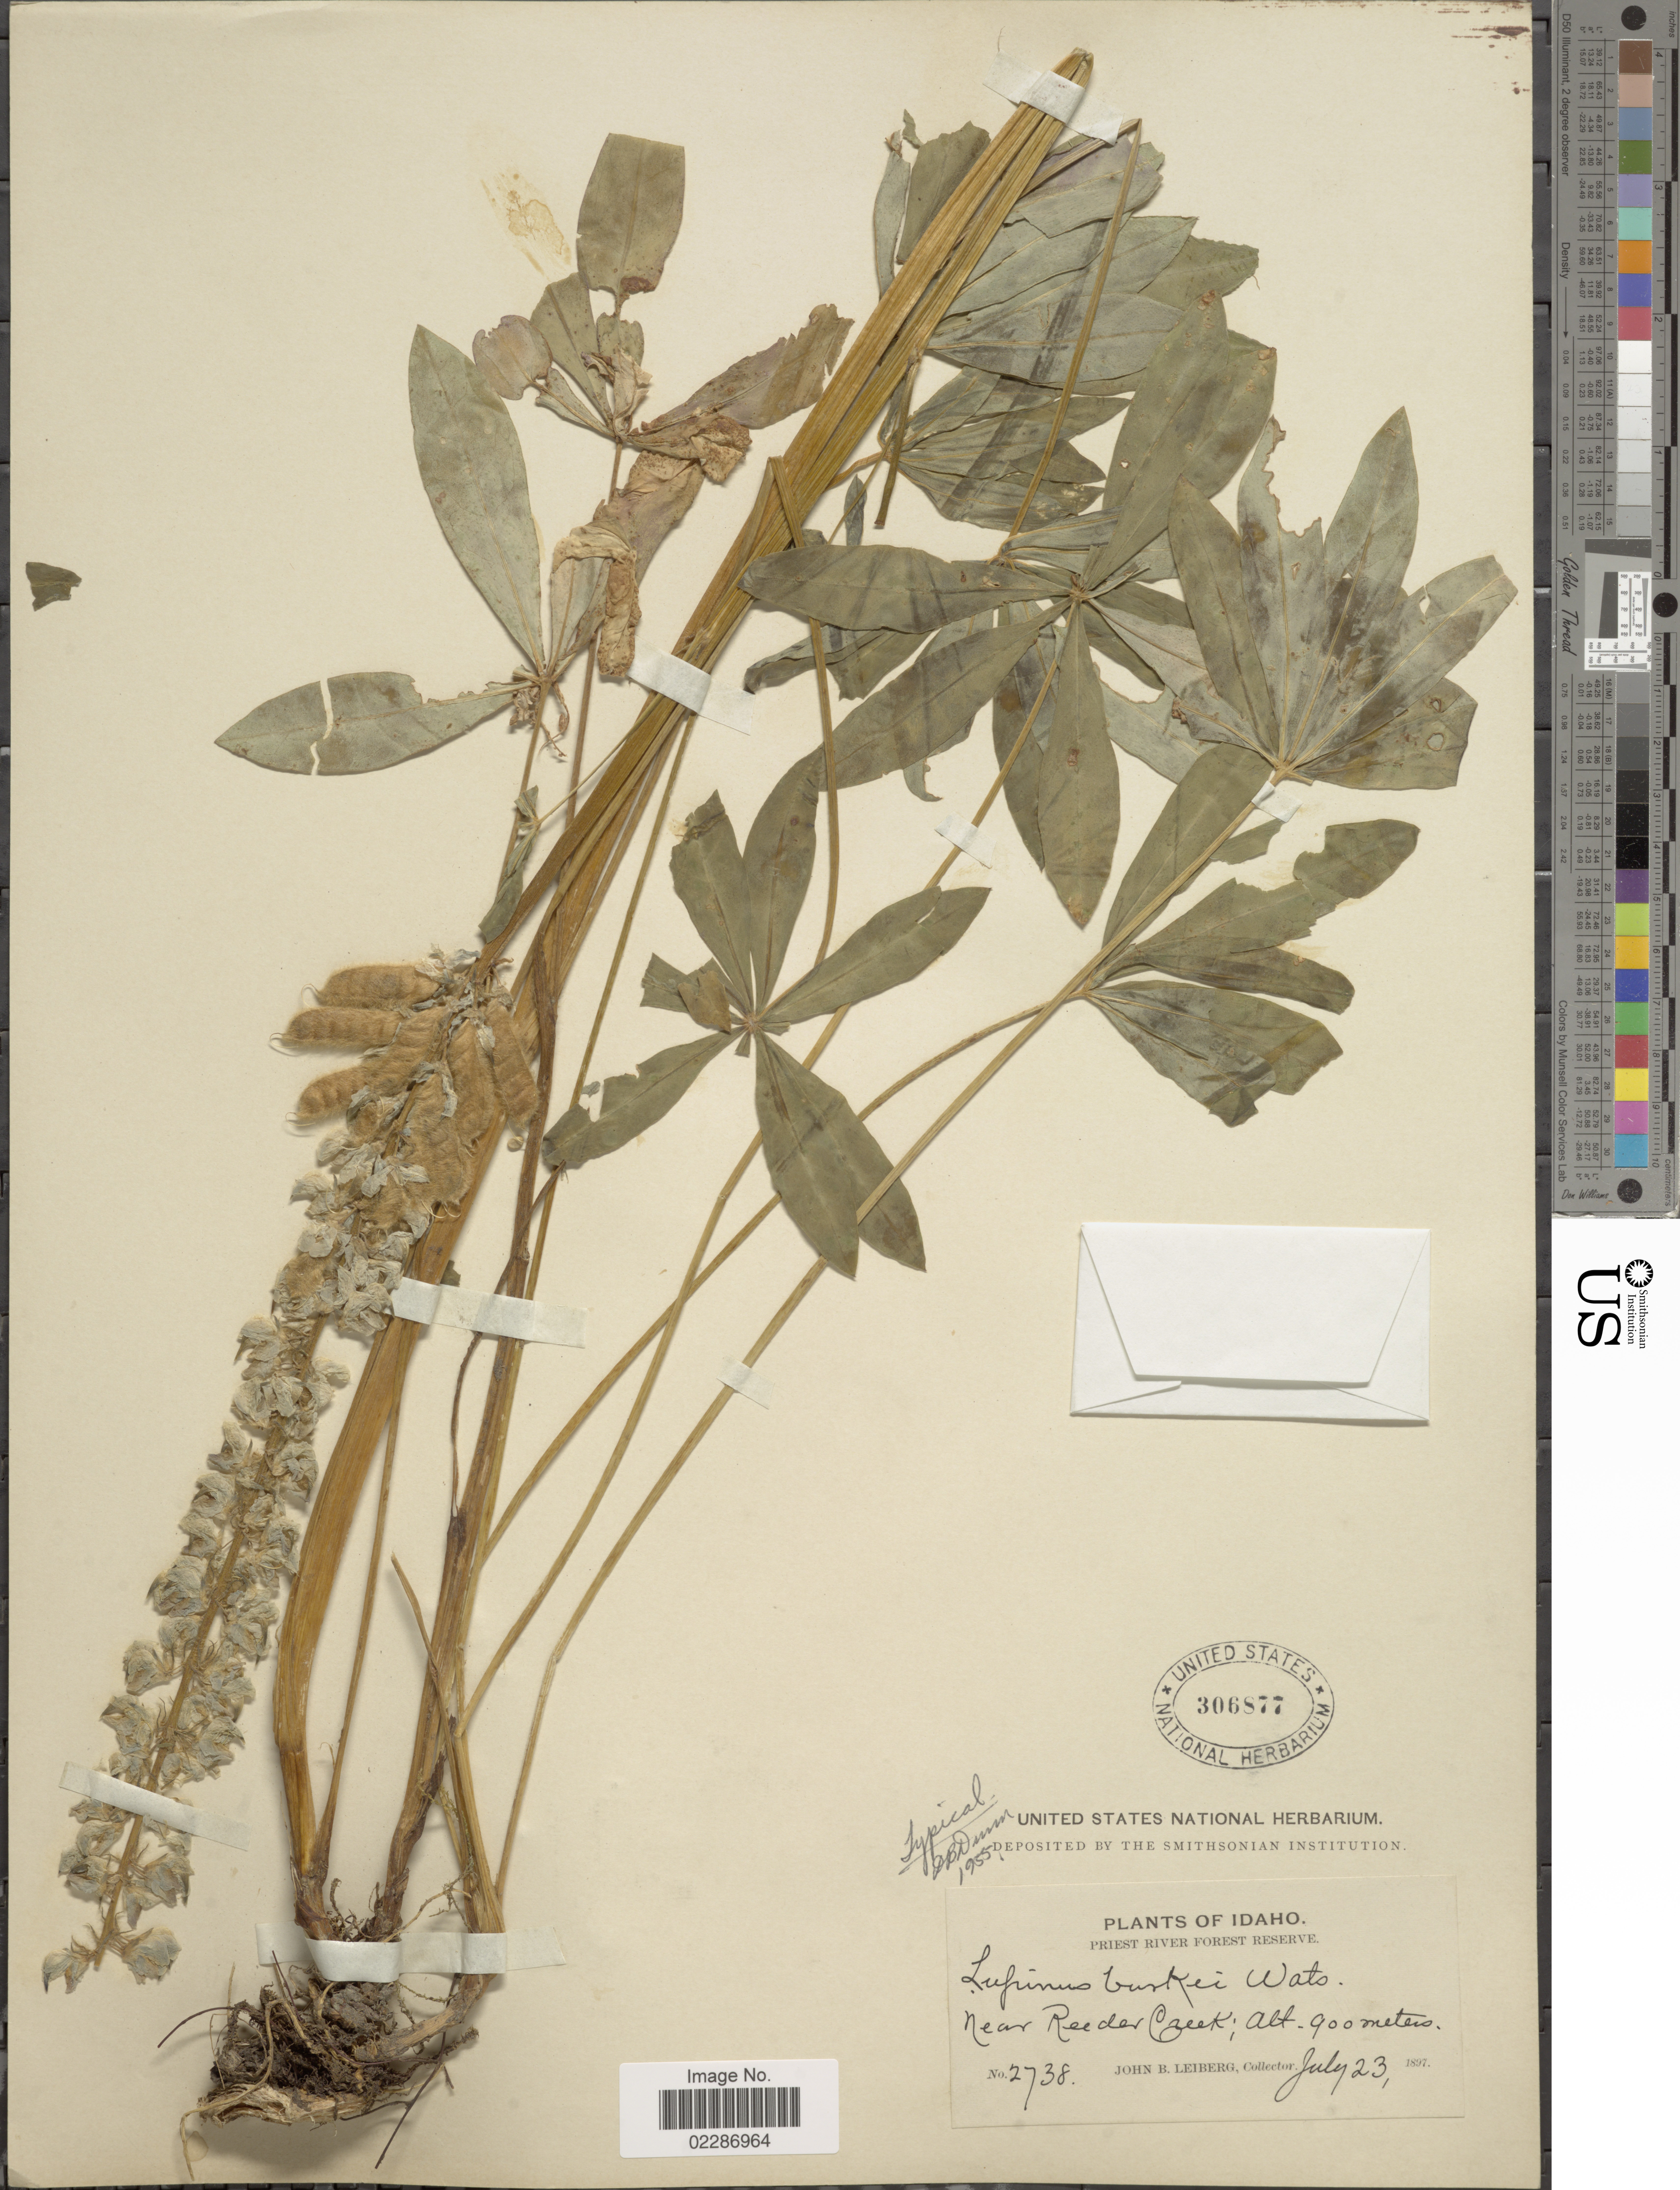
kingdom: Plantae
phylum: Tracheophyta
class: Magnoliopsida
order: Fabales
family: Fabaceae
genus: Lupinus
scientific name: Lupinus burkei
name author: S. Watson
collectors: J. B. Leiberg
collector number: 2738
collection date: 1897-07-23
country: United States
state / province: Idaho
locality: Priest River Forest Reserve, Near Reeder Creek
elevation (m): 900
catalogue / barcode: US 306877